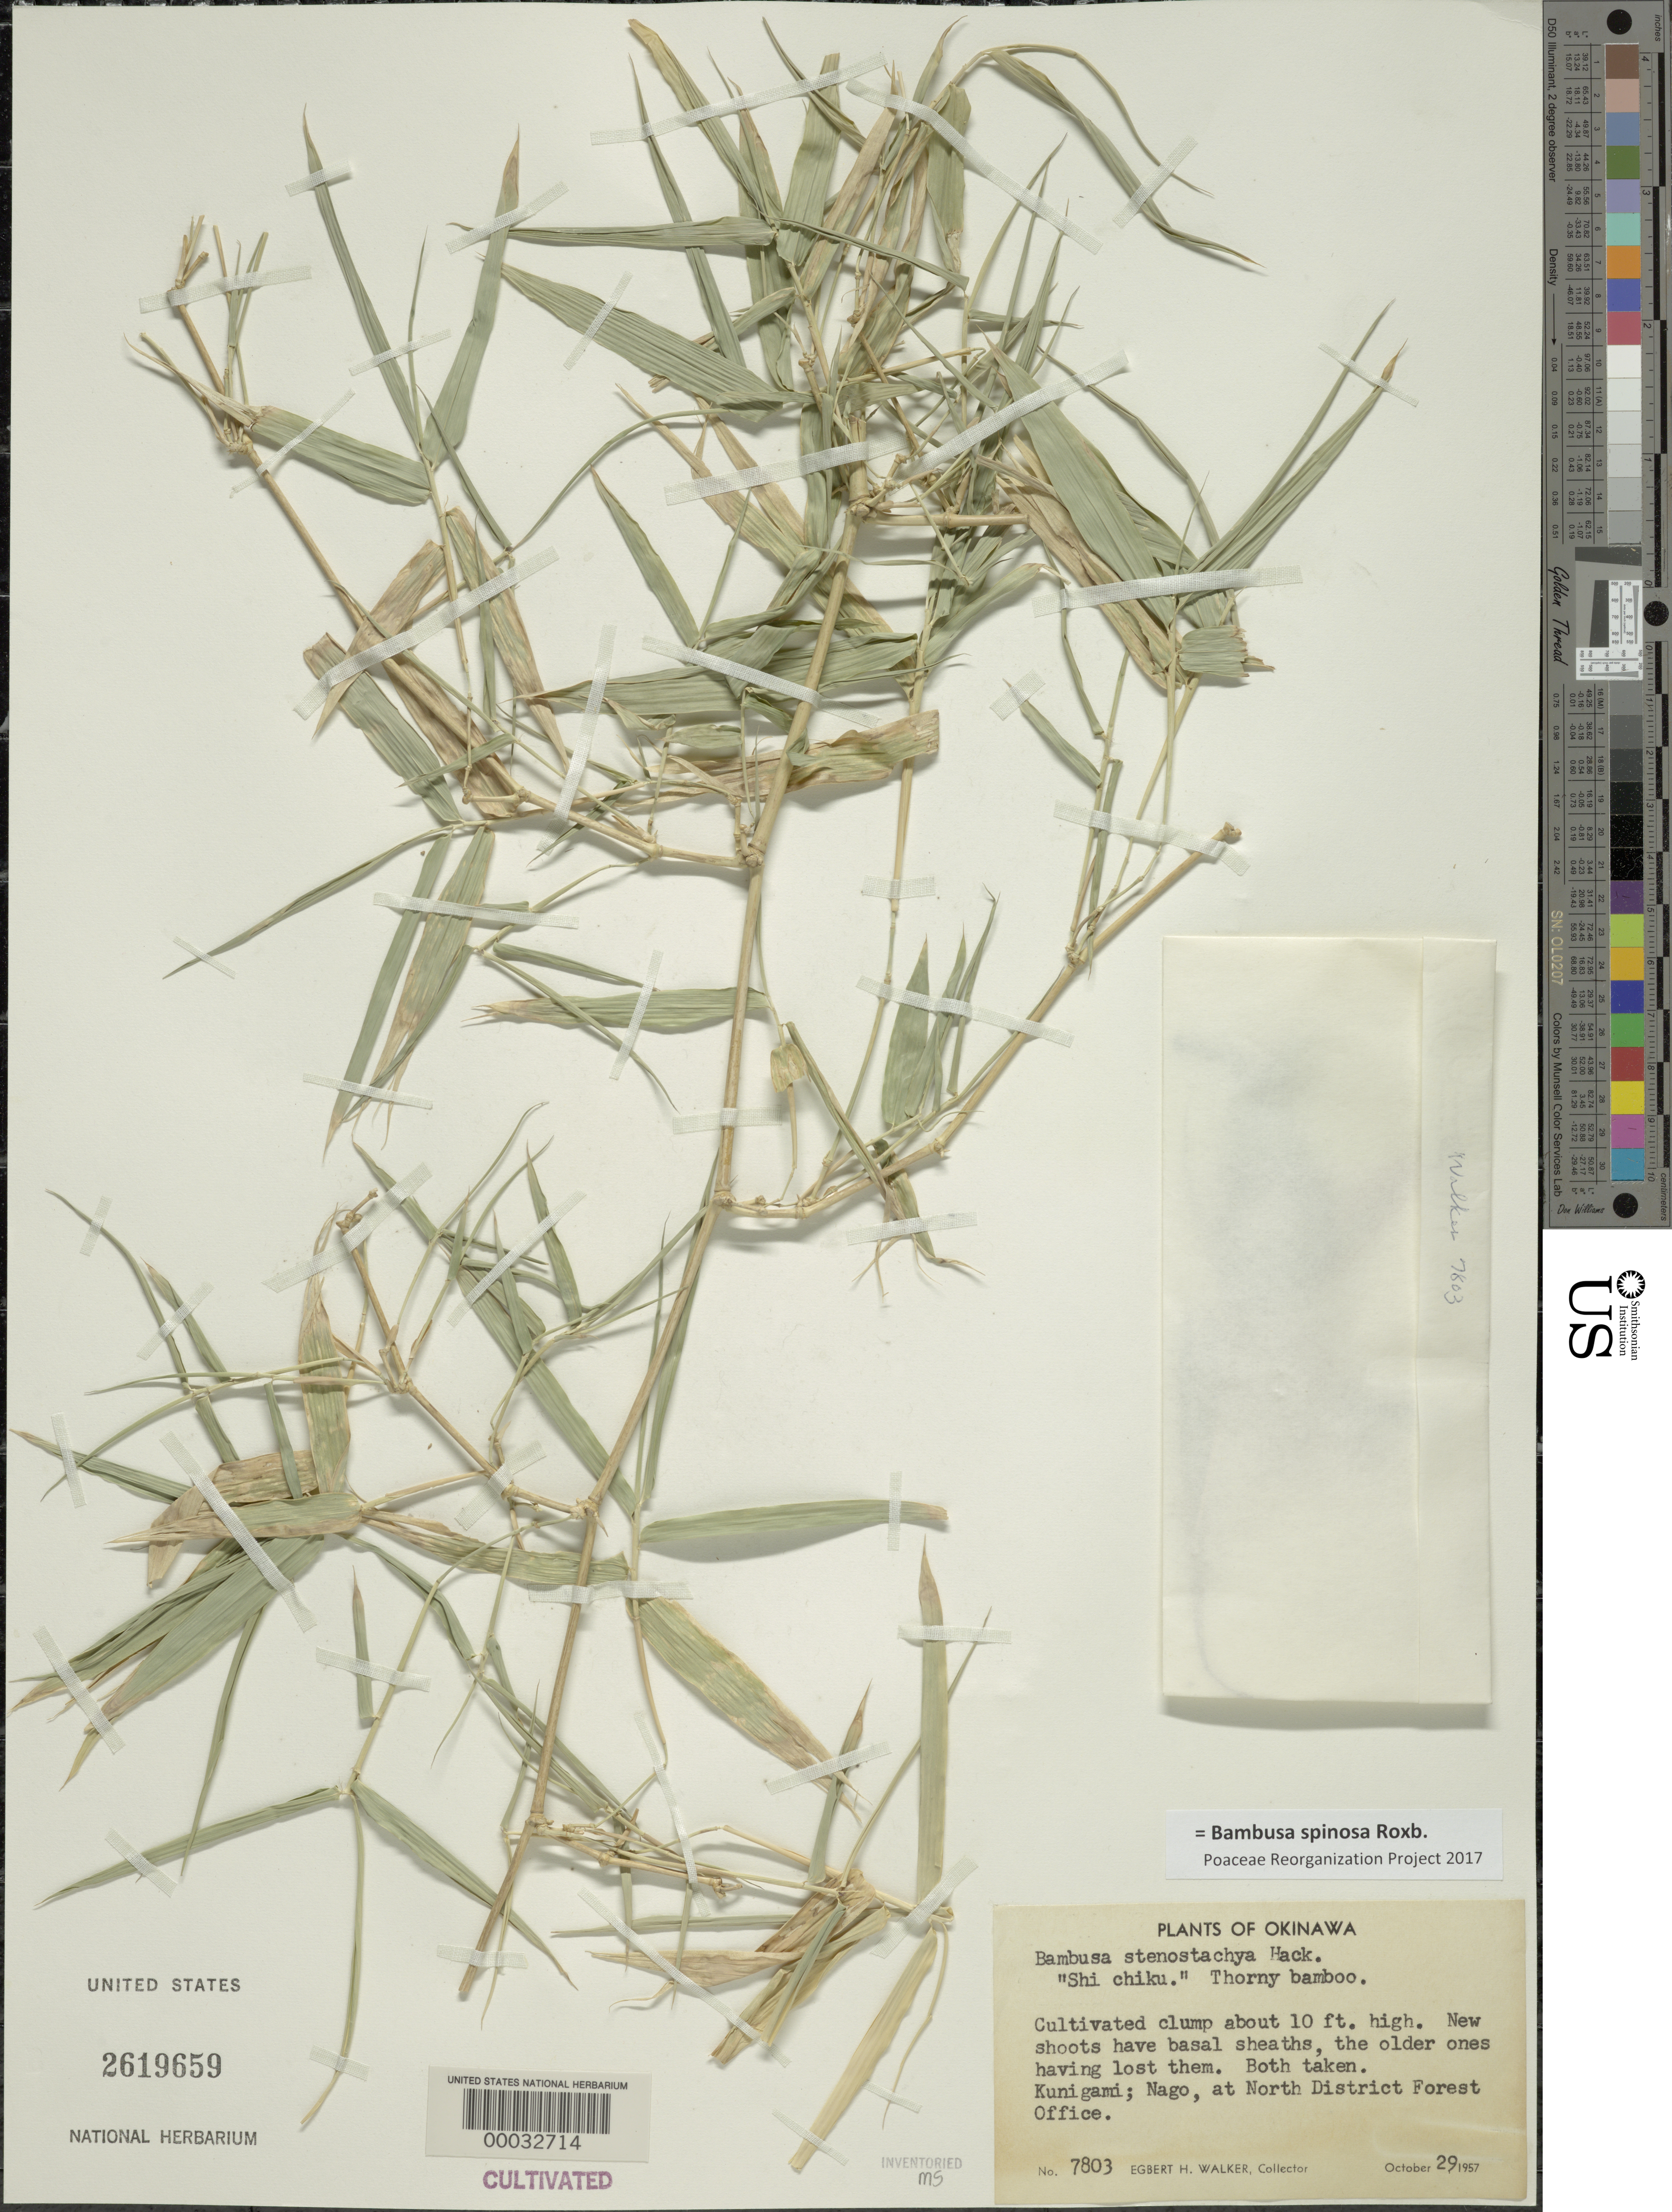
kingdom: Plantae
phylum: Tracheophyta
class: Liliopsida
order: Poales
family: Poaceae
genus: Bambusa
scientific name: Bambusa spinosa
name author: Roxb.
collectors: E. H. Walker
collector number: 7803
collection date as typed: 29 Oct 1957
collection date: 1957-10-29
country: Japan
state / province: Okinawa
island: Ryukyu Is.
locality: Kunigami, nago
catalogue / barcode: US 2619659